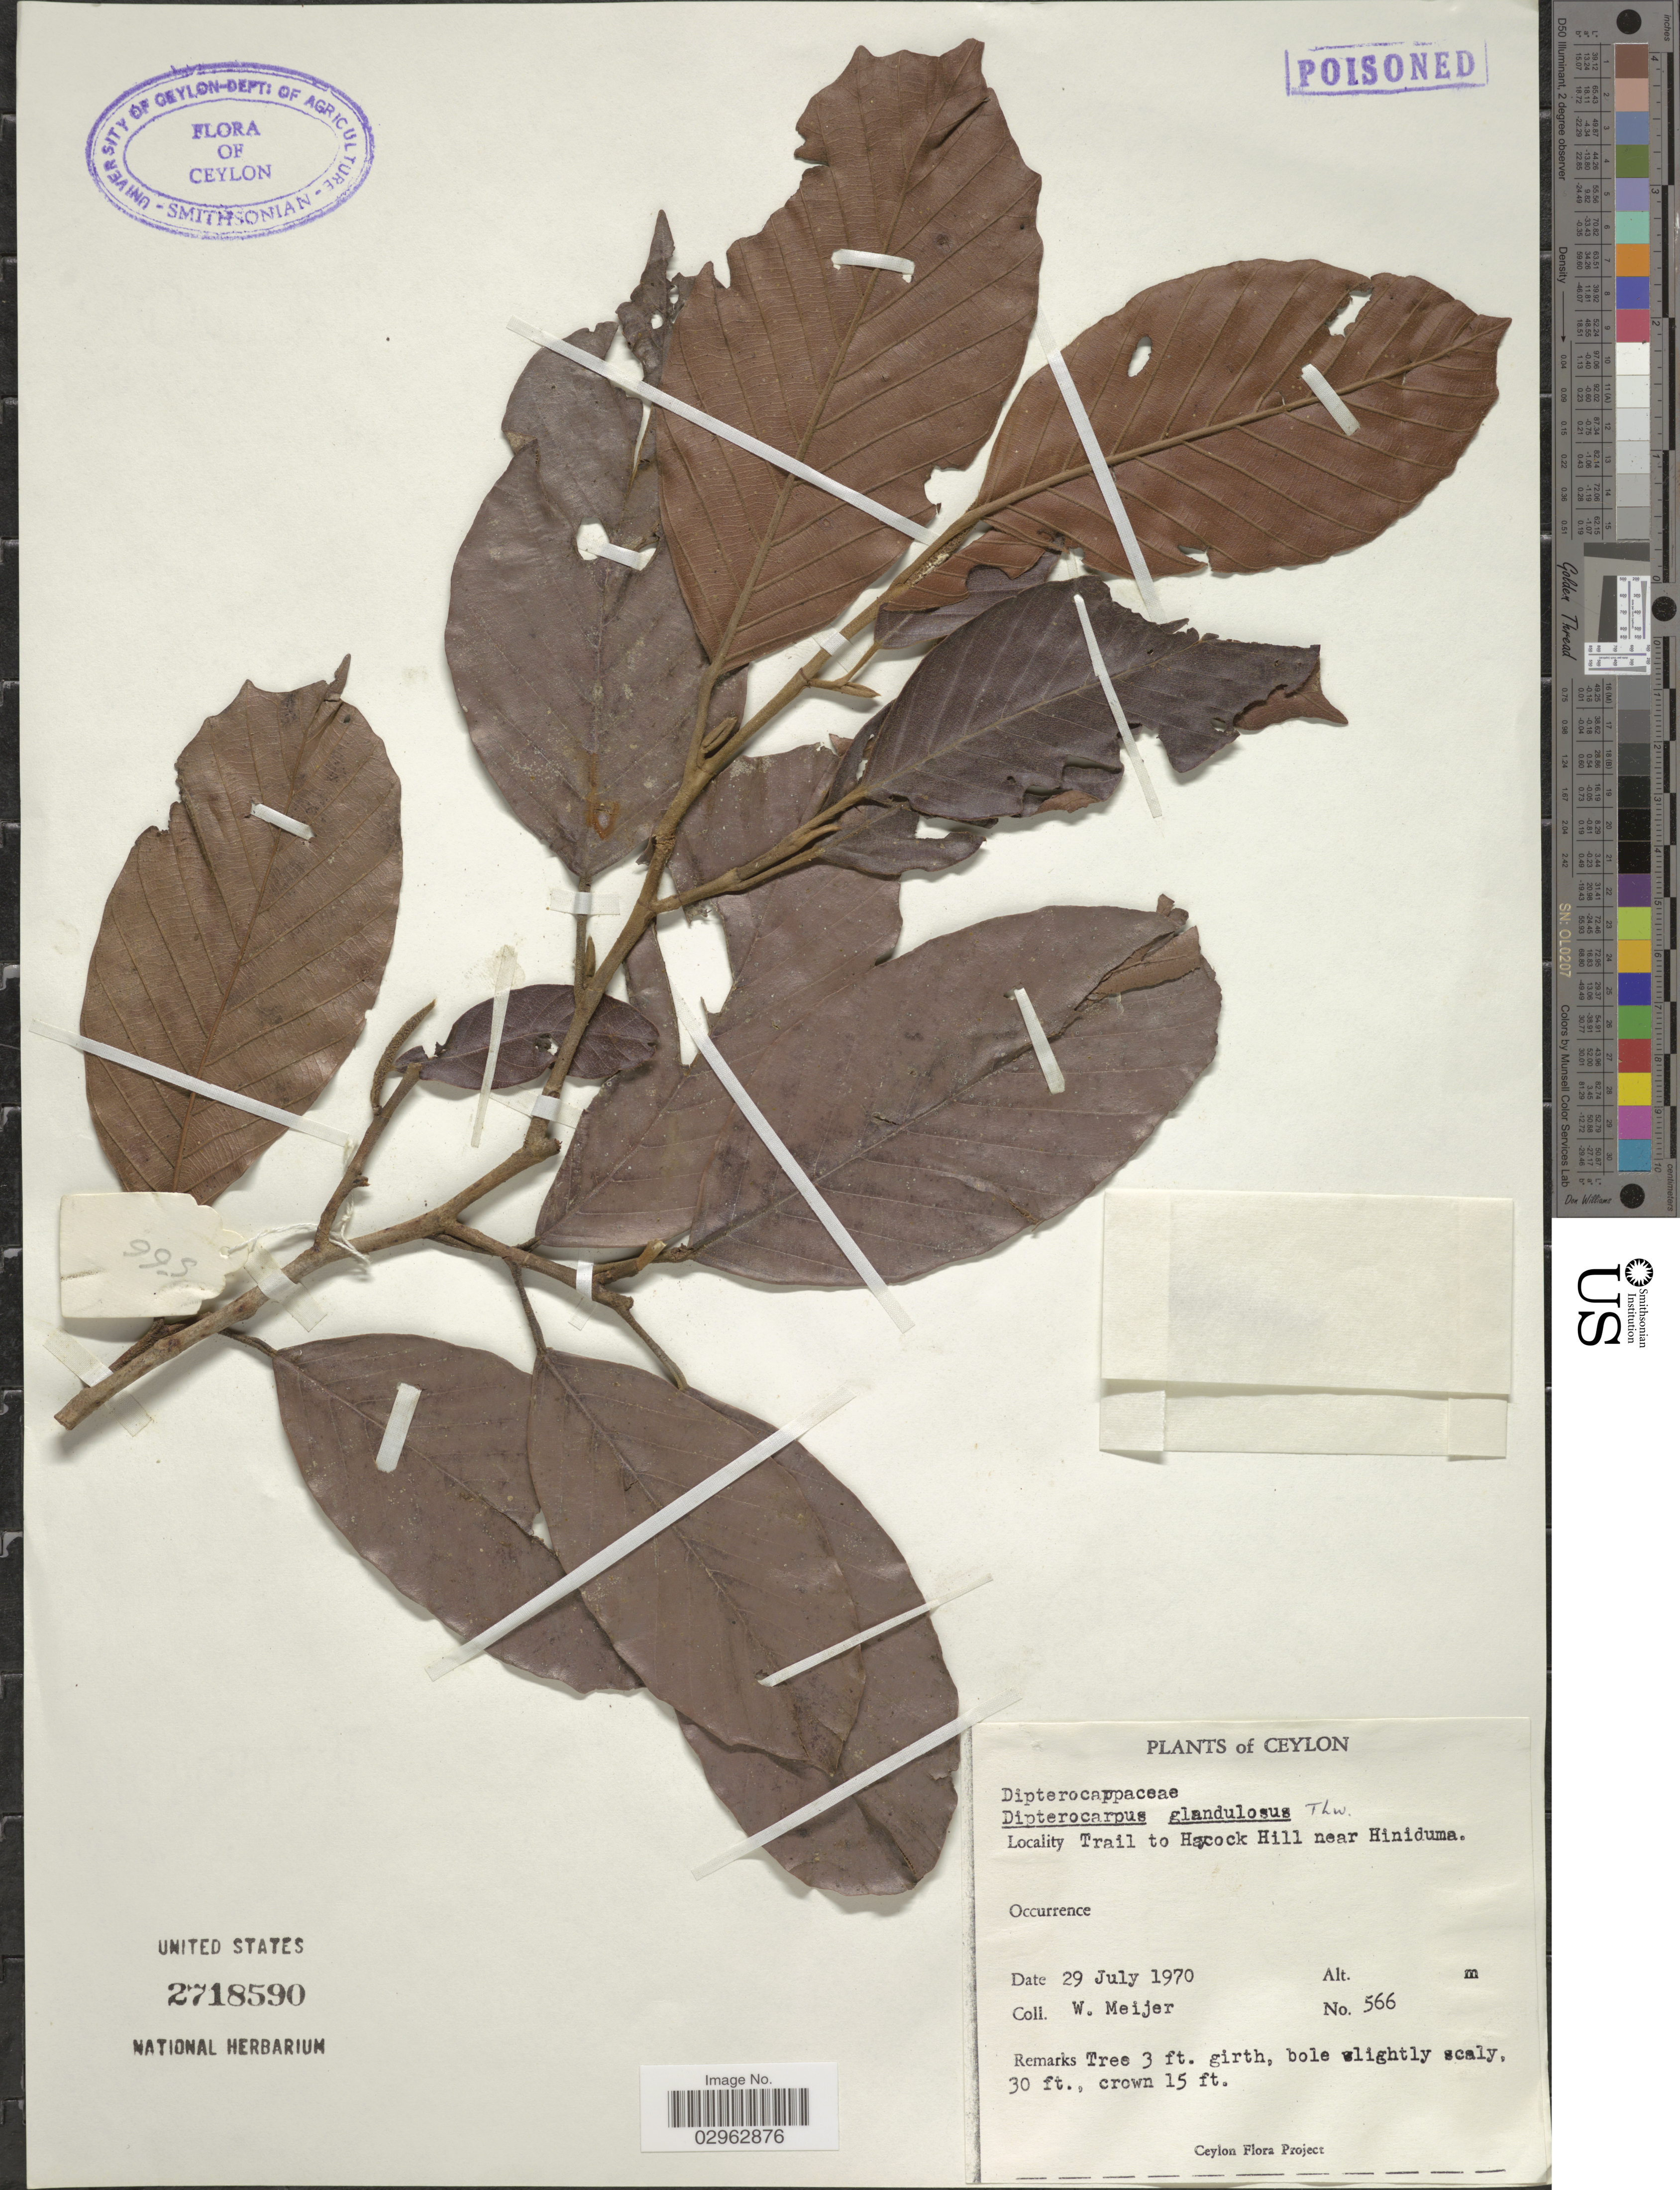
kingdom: Plantae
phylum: Tracheophyta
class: Magnoliopsida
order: Malvales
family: Dipterocarpaceae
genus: Dipterocarpus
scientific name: Dipterocarpus glandulosus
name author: Thwaites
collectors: W. Meijer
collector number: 566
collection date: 1970-07-29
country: Sri Lanka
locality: Ceylon. Trail to Haycock Hill near Hiniduma.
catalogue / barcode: US 2718590